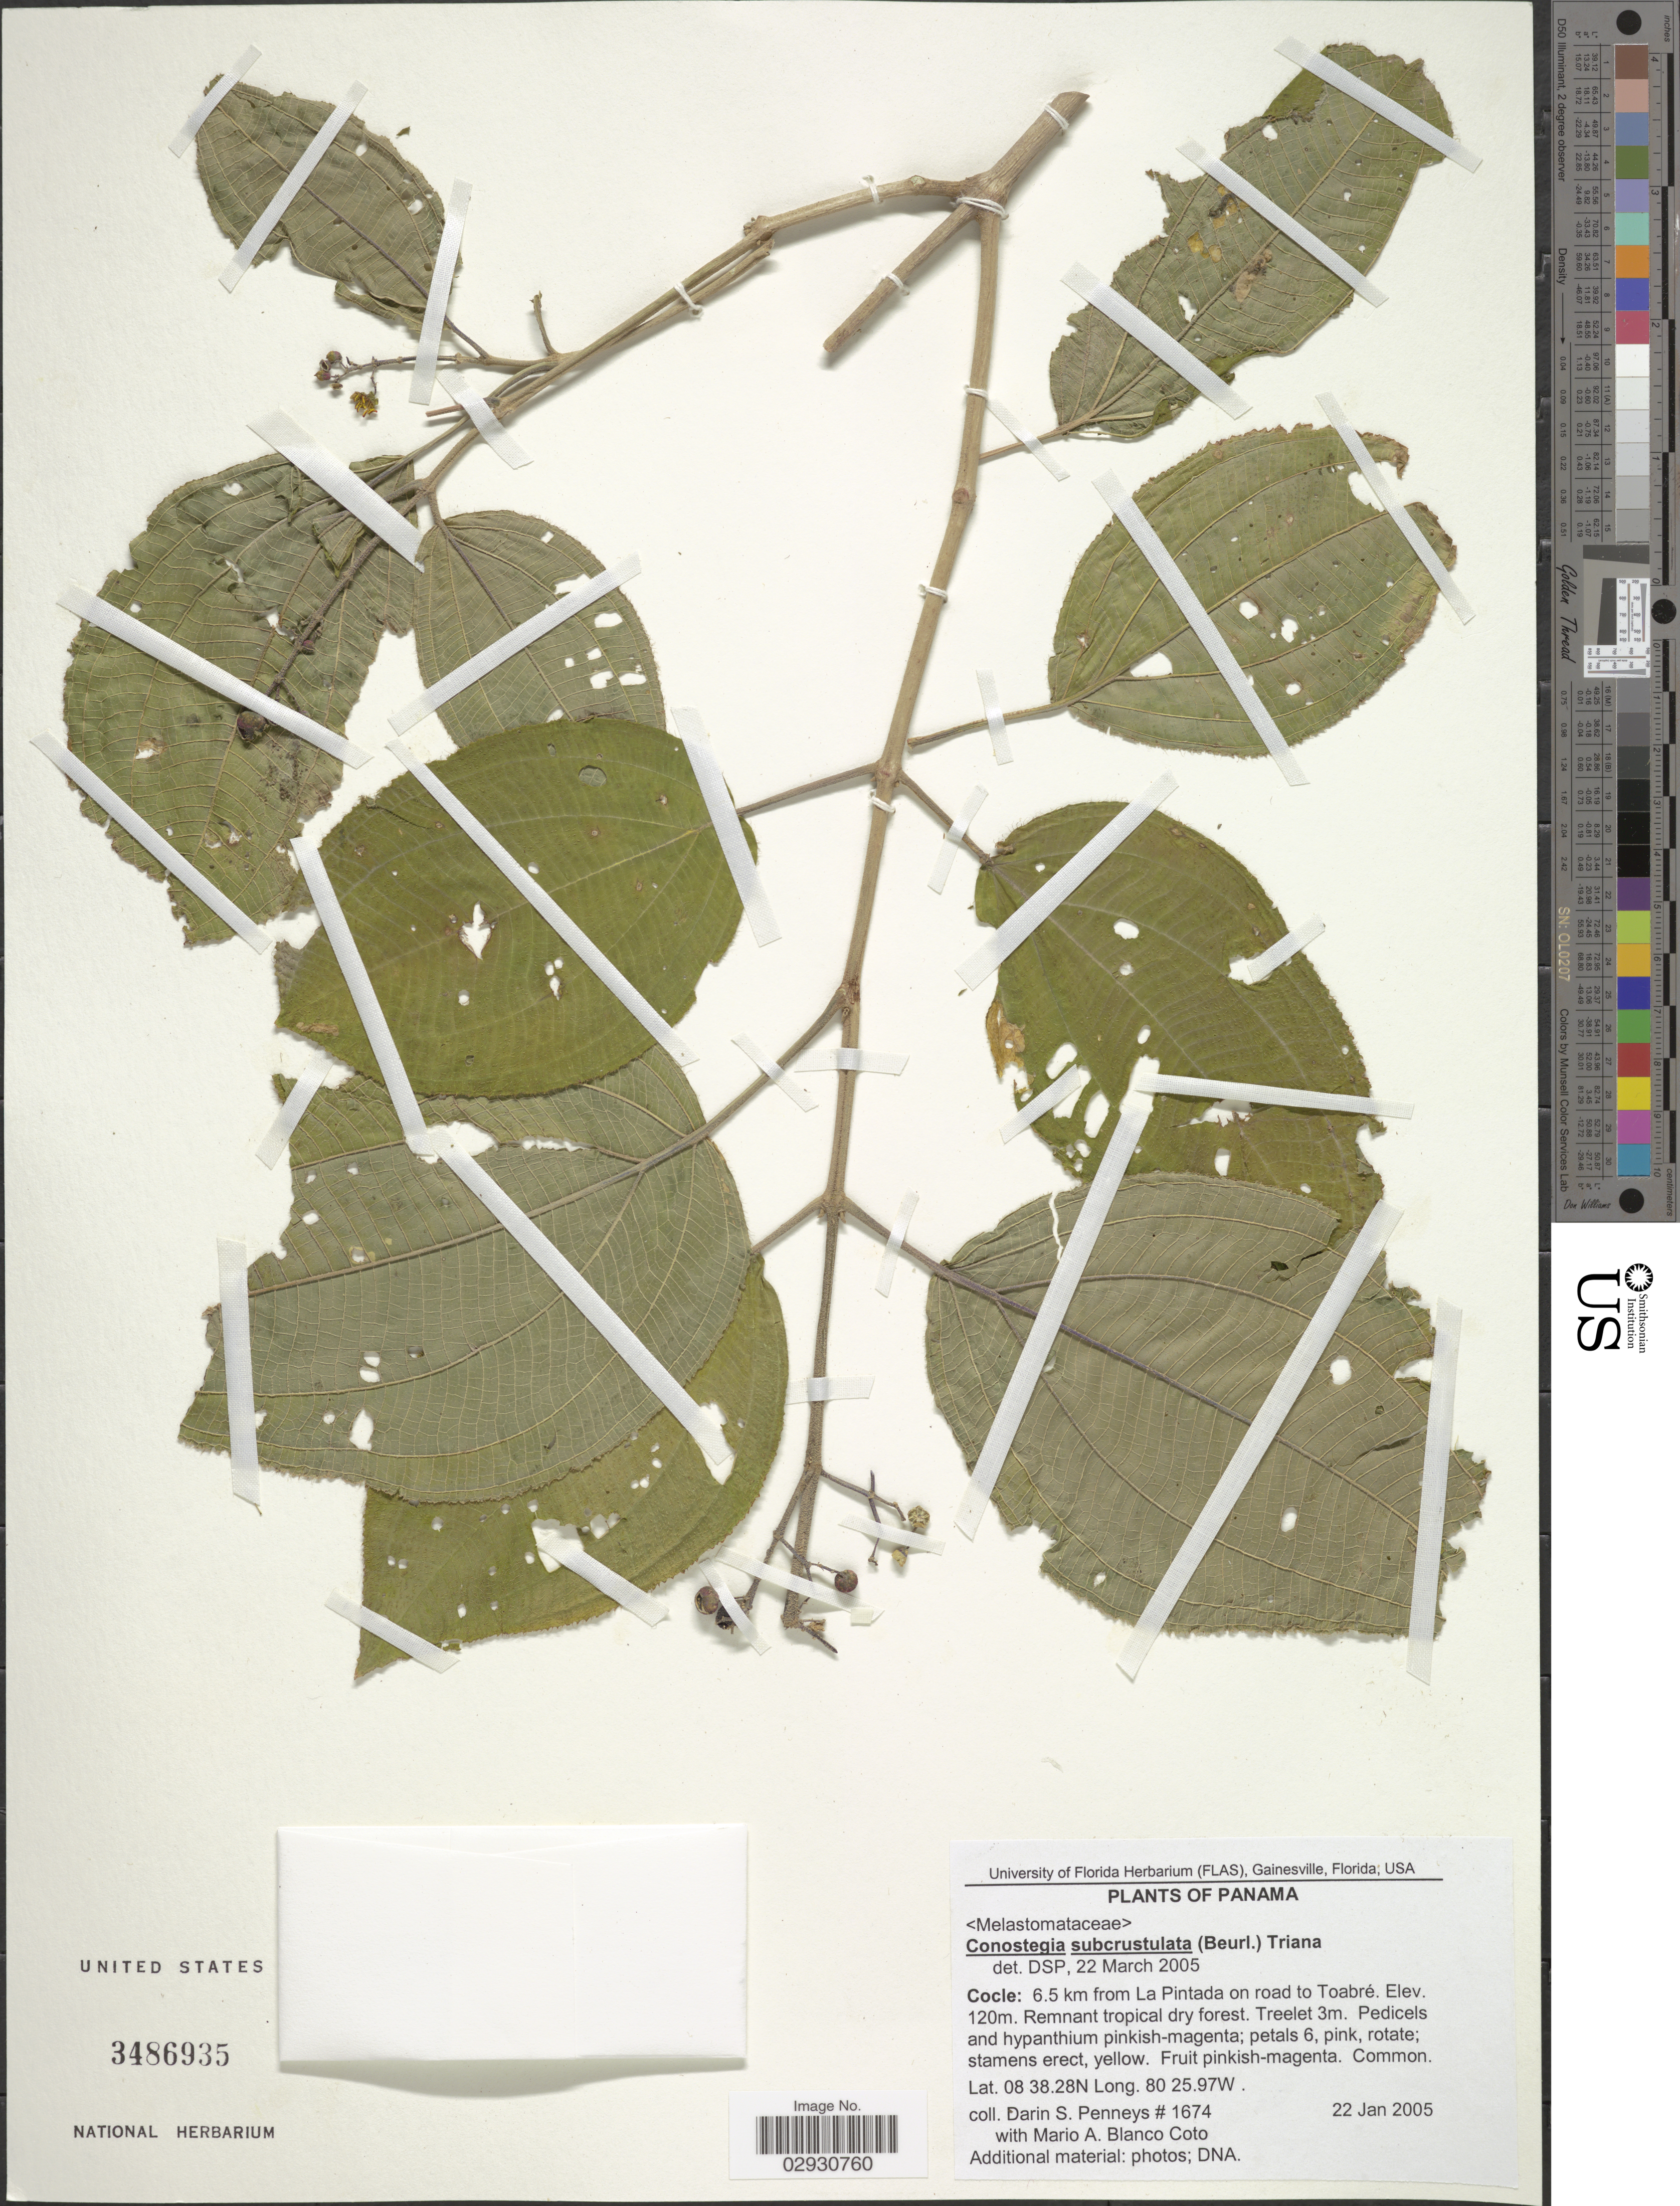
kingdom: Plantae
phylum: Tracheophyta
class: Magnoliopsida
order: Myrtales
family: Melastomataceae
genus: Conostegia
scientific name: Conostegia subcrustulata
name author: (Beurl.) Triana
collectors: D. S. Penneys & M. A. Blanco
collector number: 1674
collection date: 2005-01-22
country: Panama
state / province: Coclé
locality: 6.5 km from La Pintada on road to Toabré. Remnant tropical dry forest.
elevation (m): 120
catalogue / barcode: US 3486935